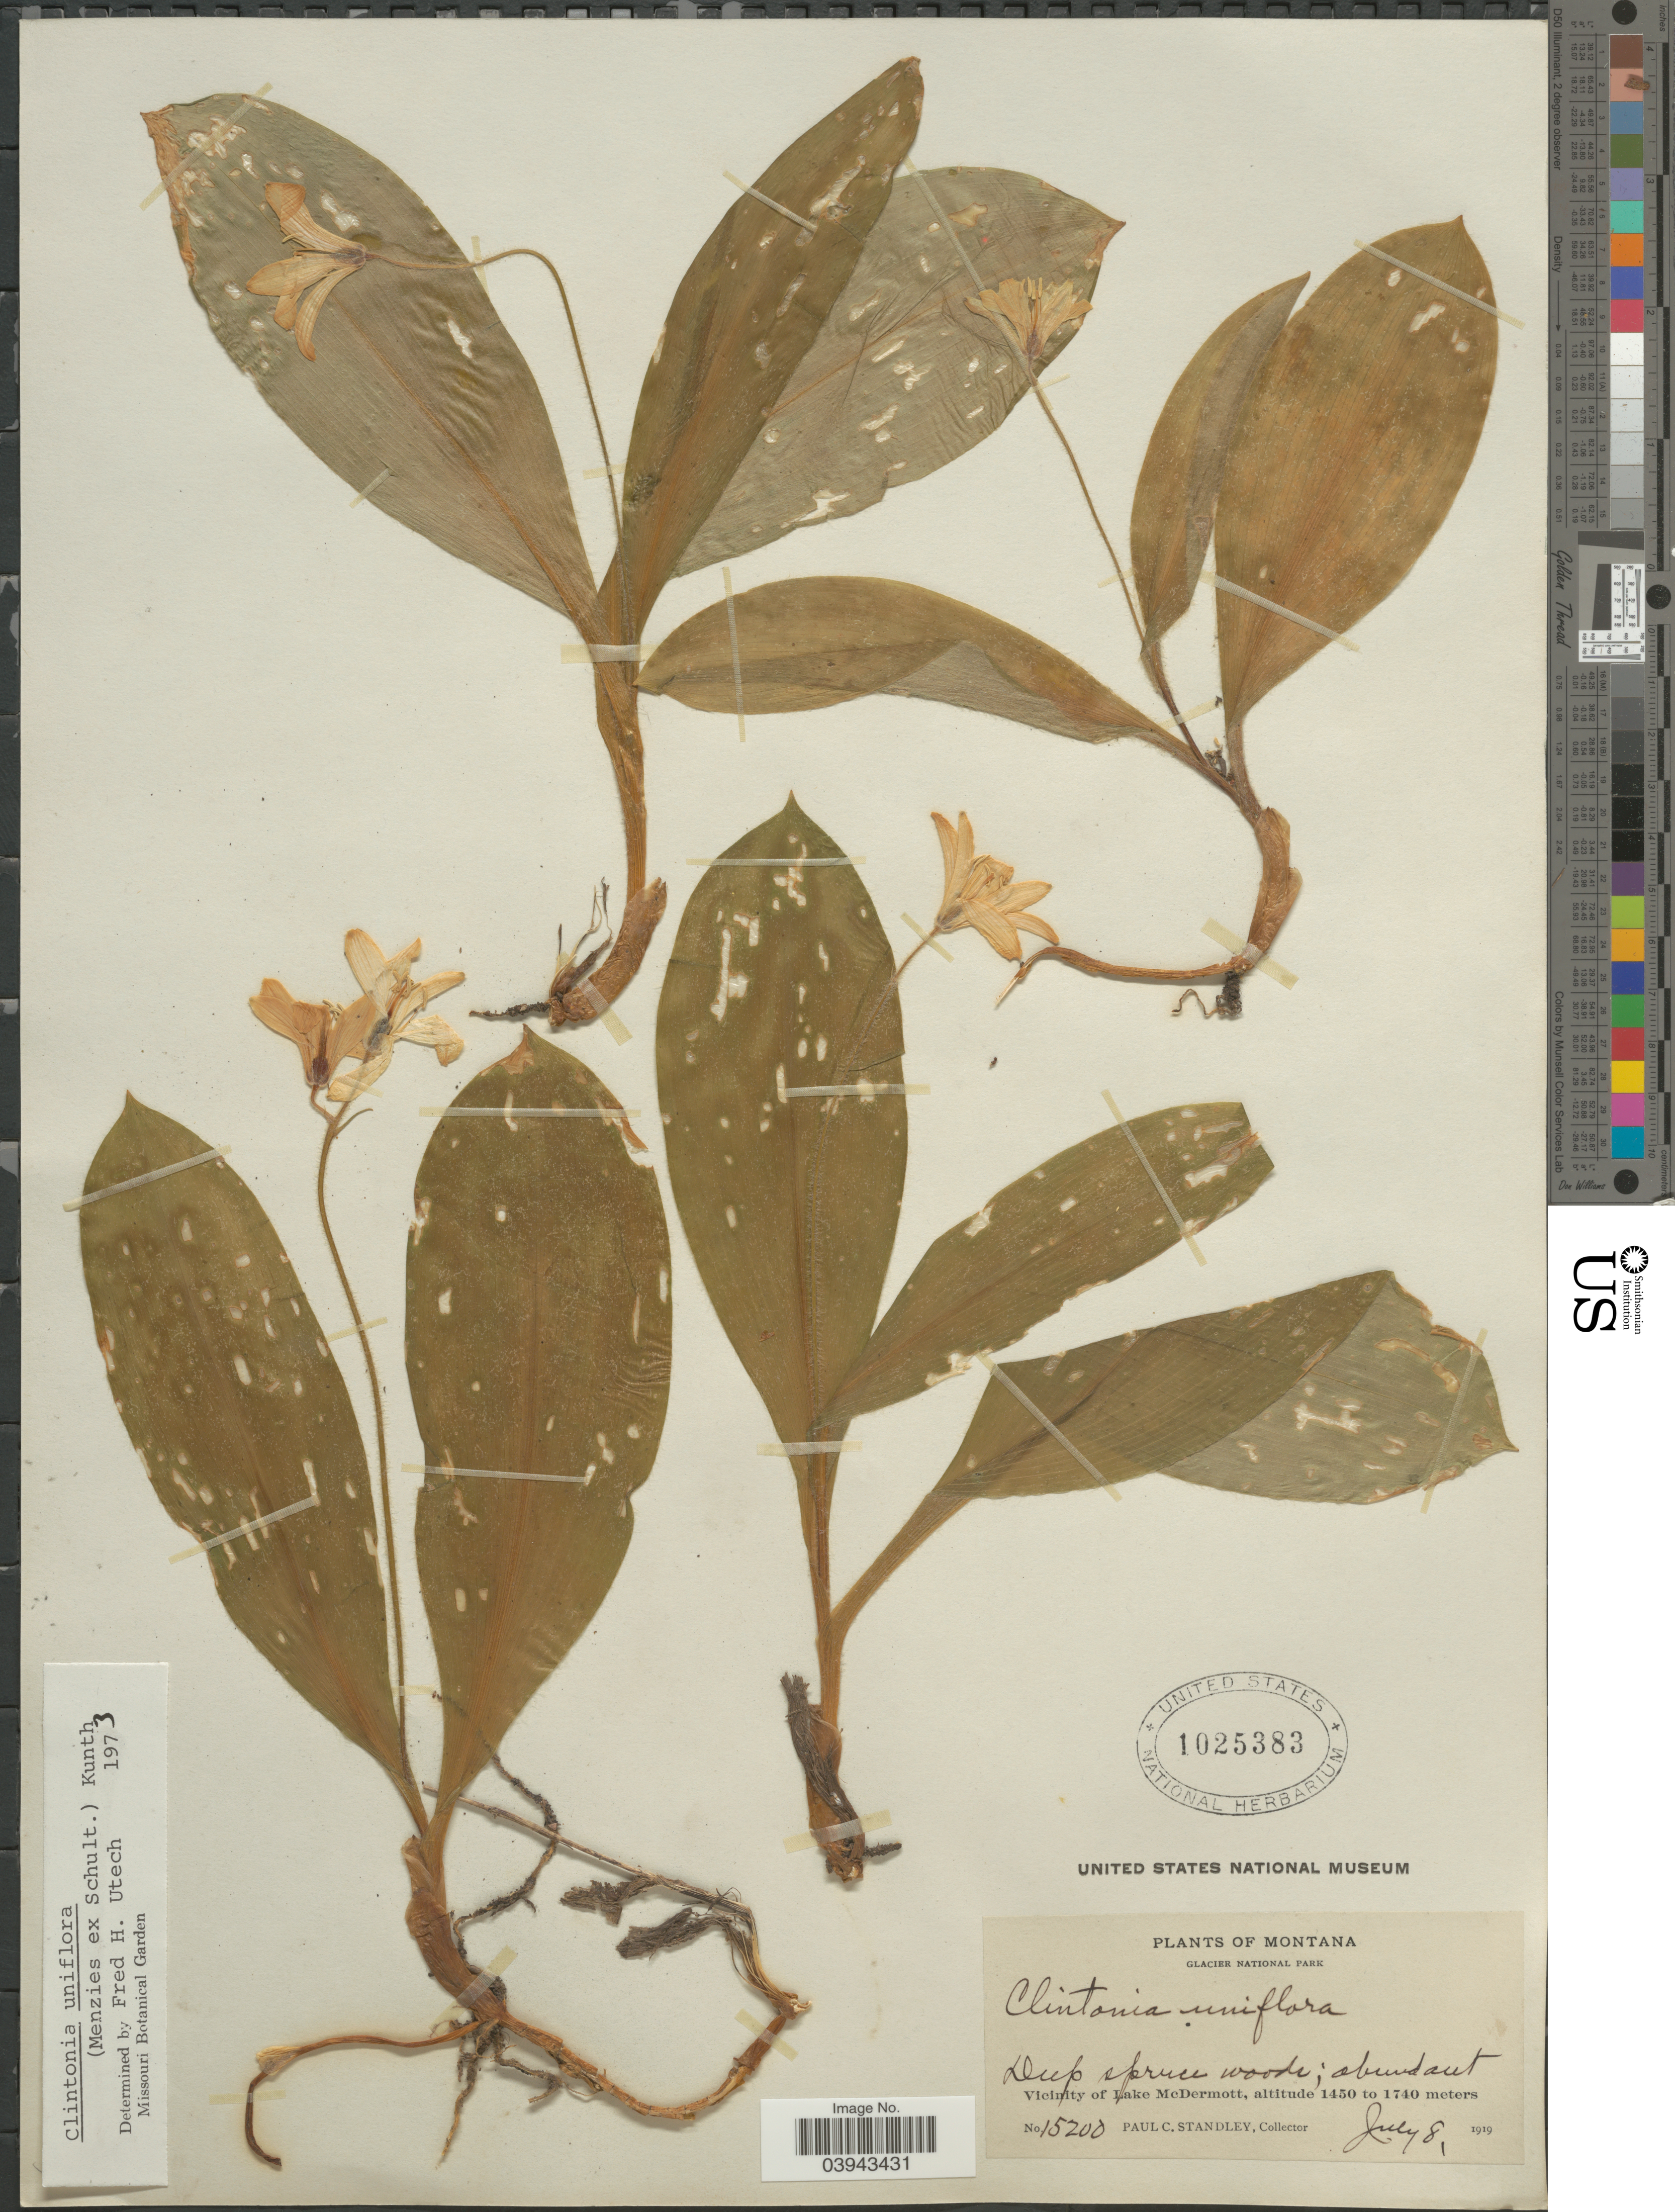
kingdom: Plantae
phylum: Tracheophyta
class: Liliopsida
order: Liliales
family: Liliaceae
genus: Clintonia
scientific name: Clintonia uniflora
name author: Kunth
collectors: P. C. Standley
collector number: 15200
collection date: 1919-07-08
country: United States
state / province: Montana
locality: Glacier National Park. Vicinity of Lake McDermott.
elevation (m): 1450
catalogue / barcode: US 1025383